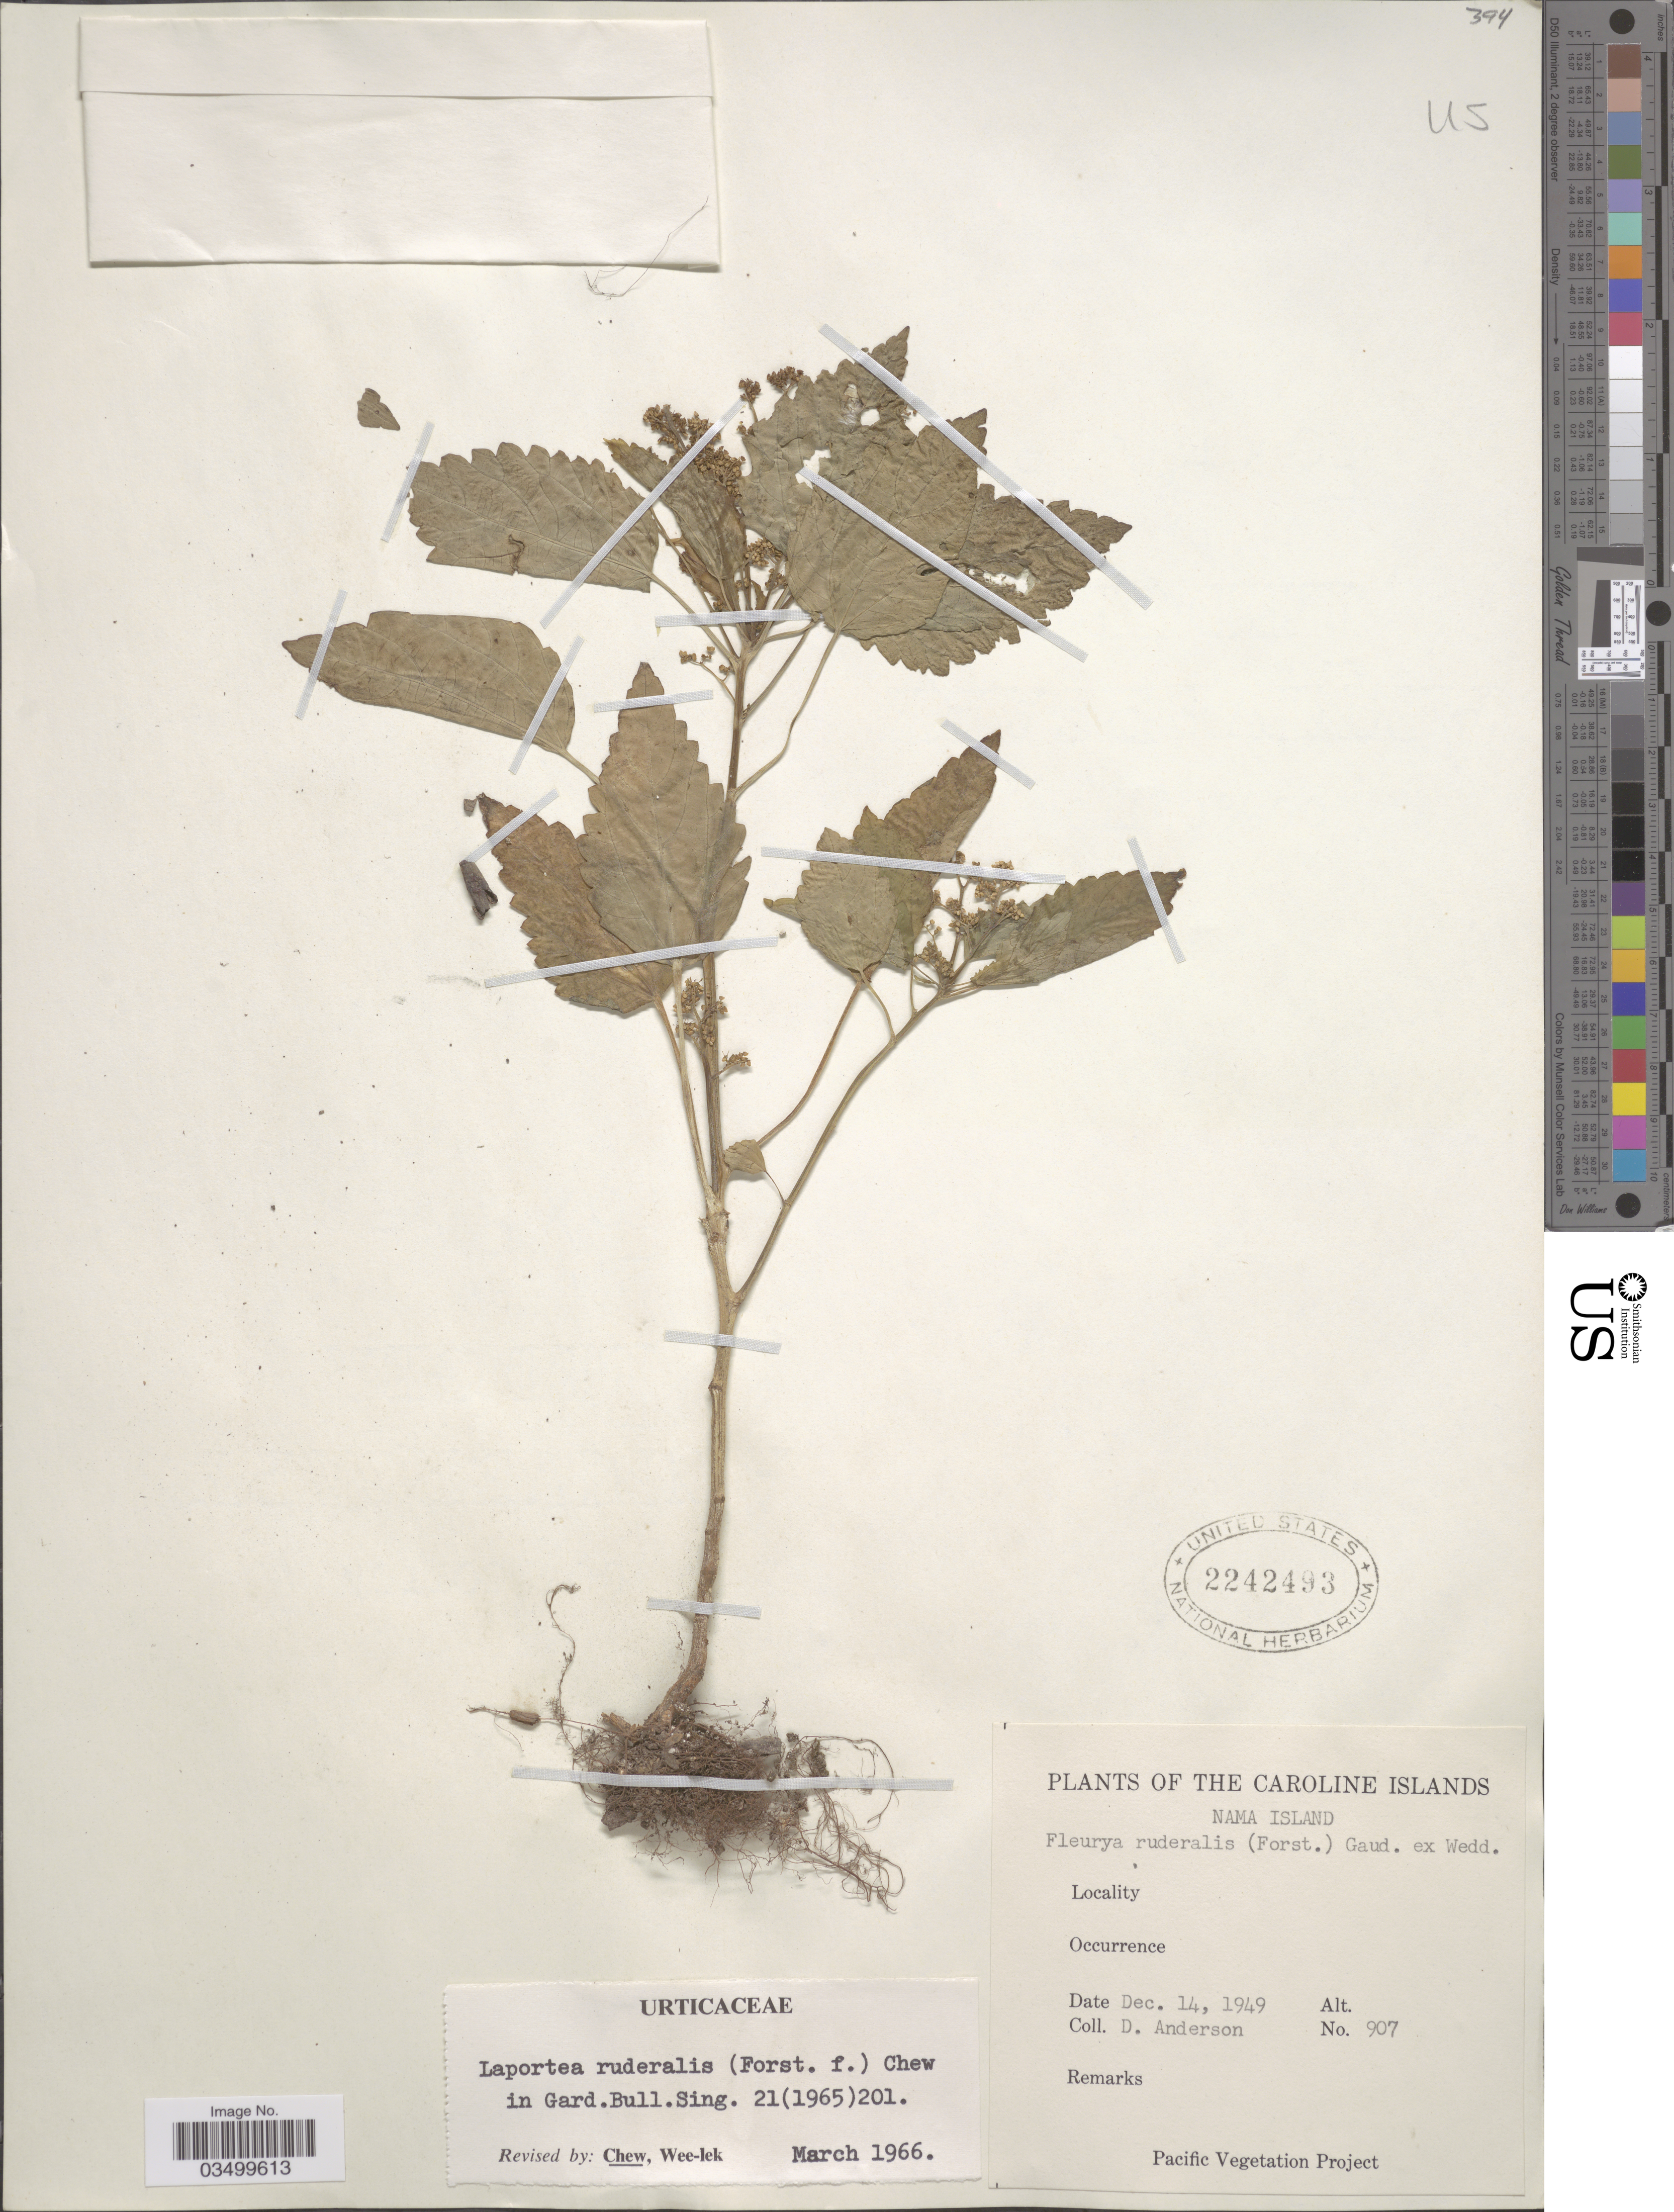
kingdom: Plantae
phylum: Tracheophyta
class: Magnoliopsida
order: Rosales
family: Urticaceae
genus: Laportea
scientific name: Laportea ruderalis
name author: (G. Forst.) Chew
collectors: D. Anderson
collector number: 907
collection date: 1949-12-14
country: Micronesia, Federated States of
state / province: Truk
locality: Caroline Islands. Nama Island.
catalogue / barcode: US 2242493